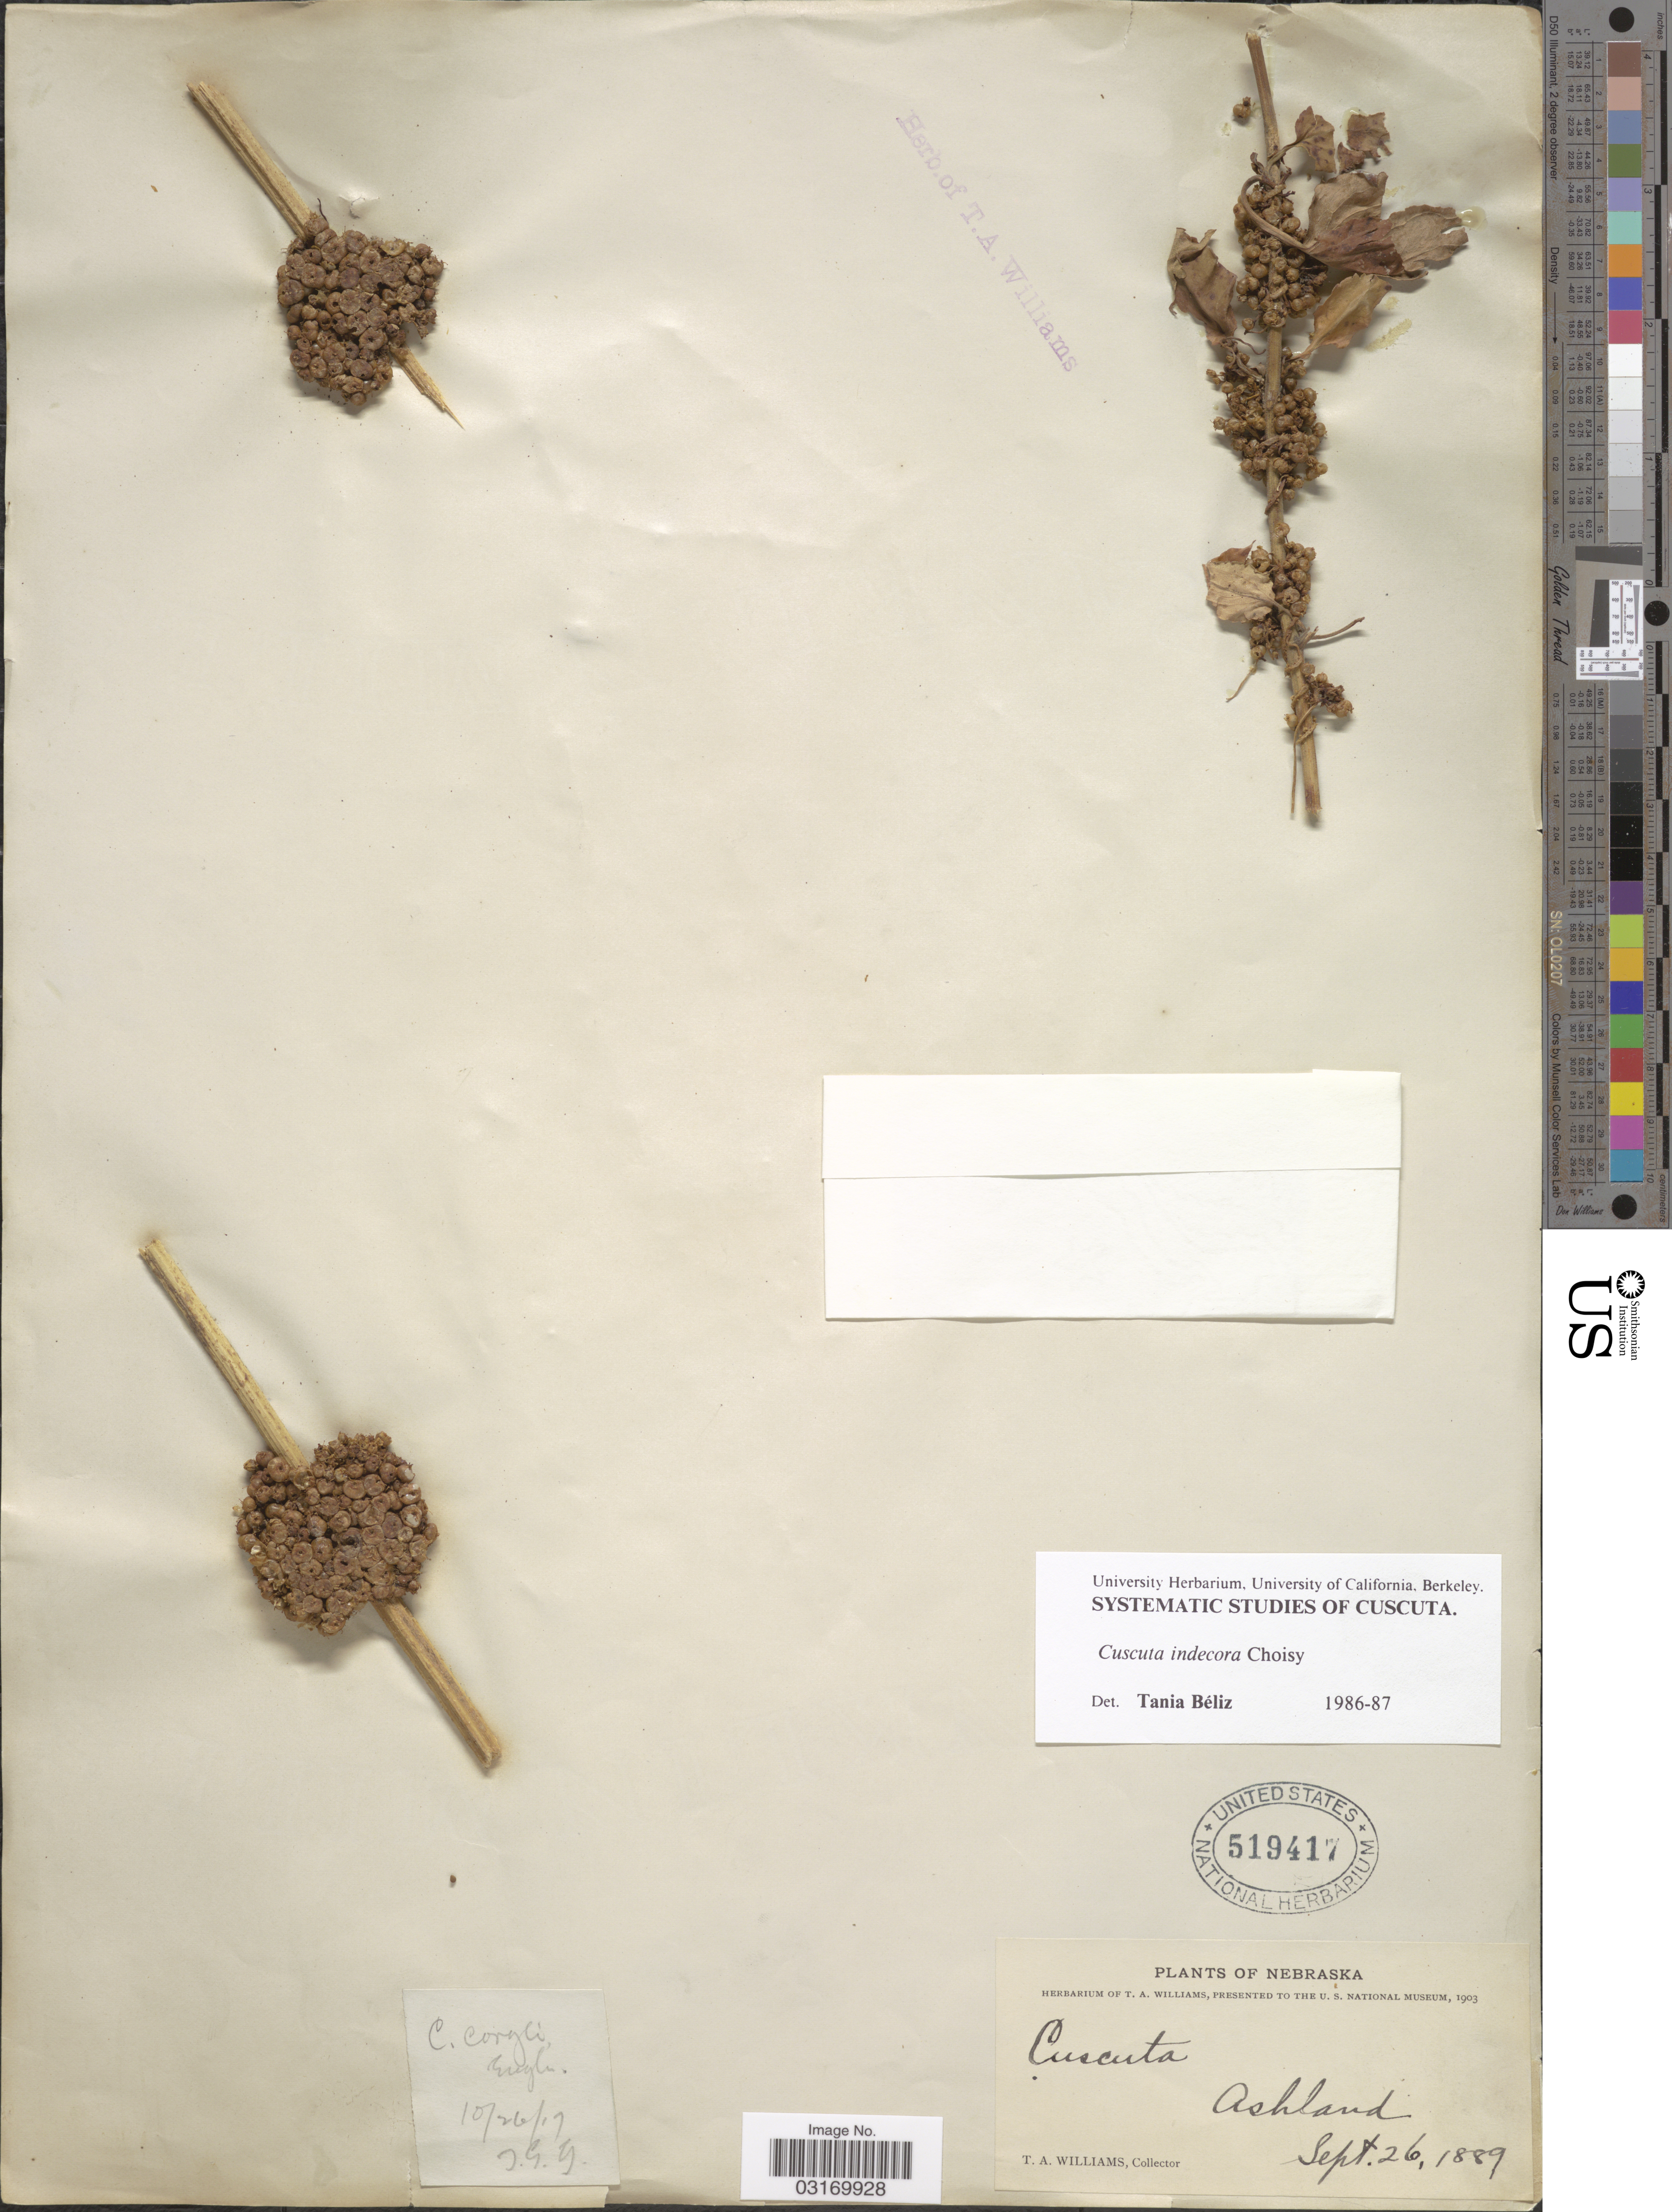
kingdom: Plantae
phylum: Tracheophyta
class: Magnoliopsida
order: Solanales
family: Convolvulaceae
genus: Cuscuta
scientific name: Cuscuta indecora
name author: Choisy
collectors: T. Williams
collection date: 1889-09-26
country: United States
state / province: Nebraska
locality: Ashland.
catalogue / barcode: US 519417